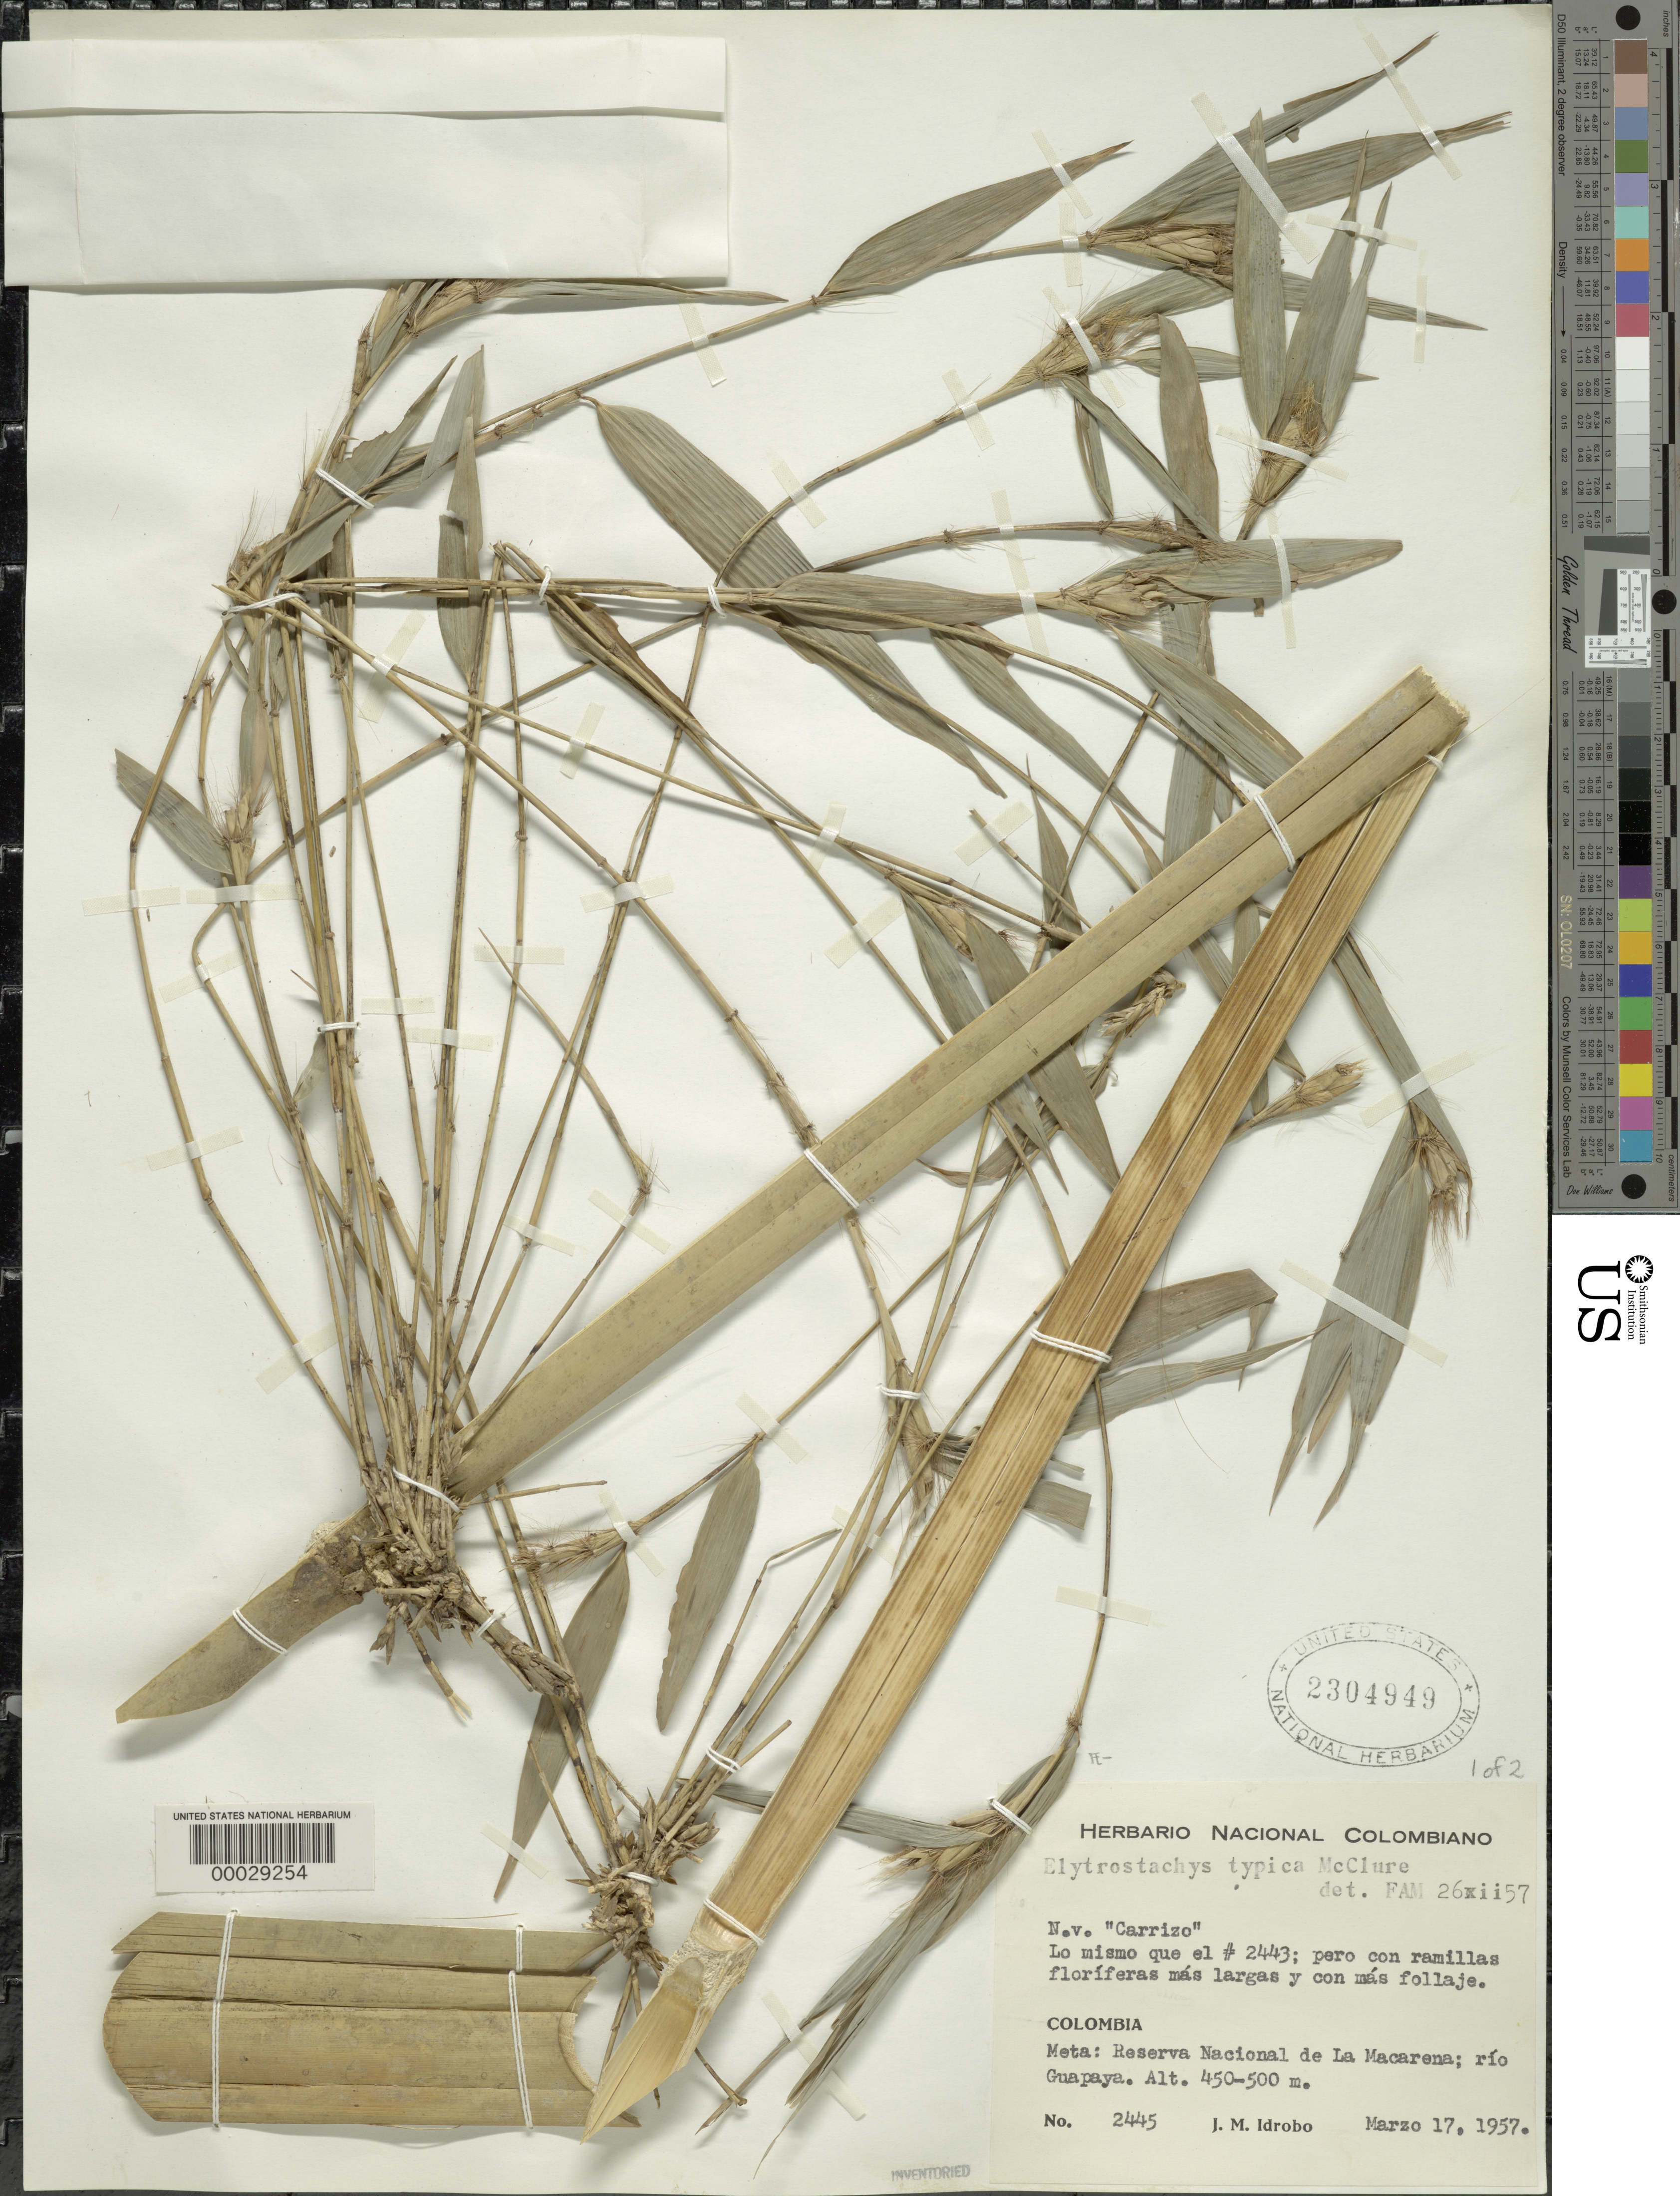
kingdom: Plantae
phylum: Tracheophyta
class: Liliopsida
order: Poales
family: Poaceae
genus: Elytrostachys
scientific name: Elytrostachys typica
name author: McClure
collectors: J. M. Idrobo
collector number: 2445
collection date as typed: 17 Mar 1957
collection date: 1957-03-17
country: Colombia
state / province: Meta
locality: Reserva Nacional de la Macarena; Rio Guapaya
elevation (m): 450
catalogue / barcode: US 2304949